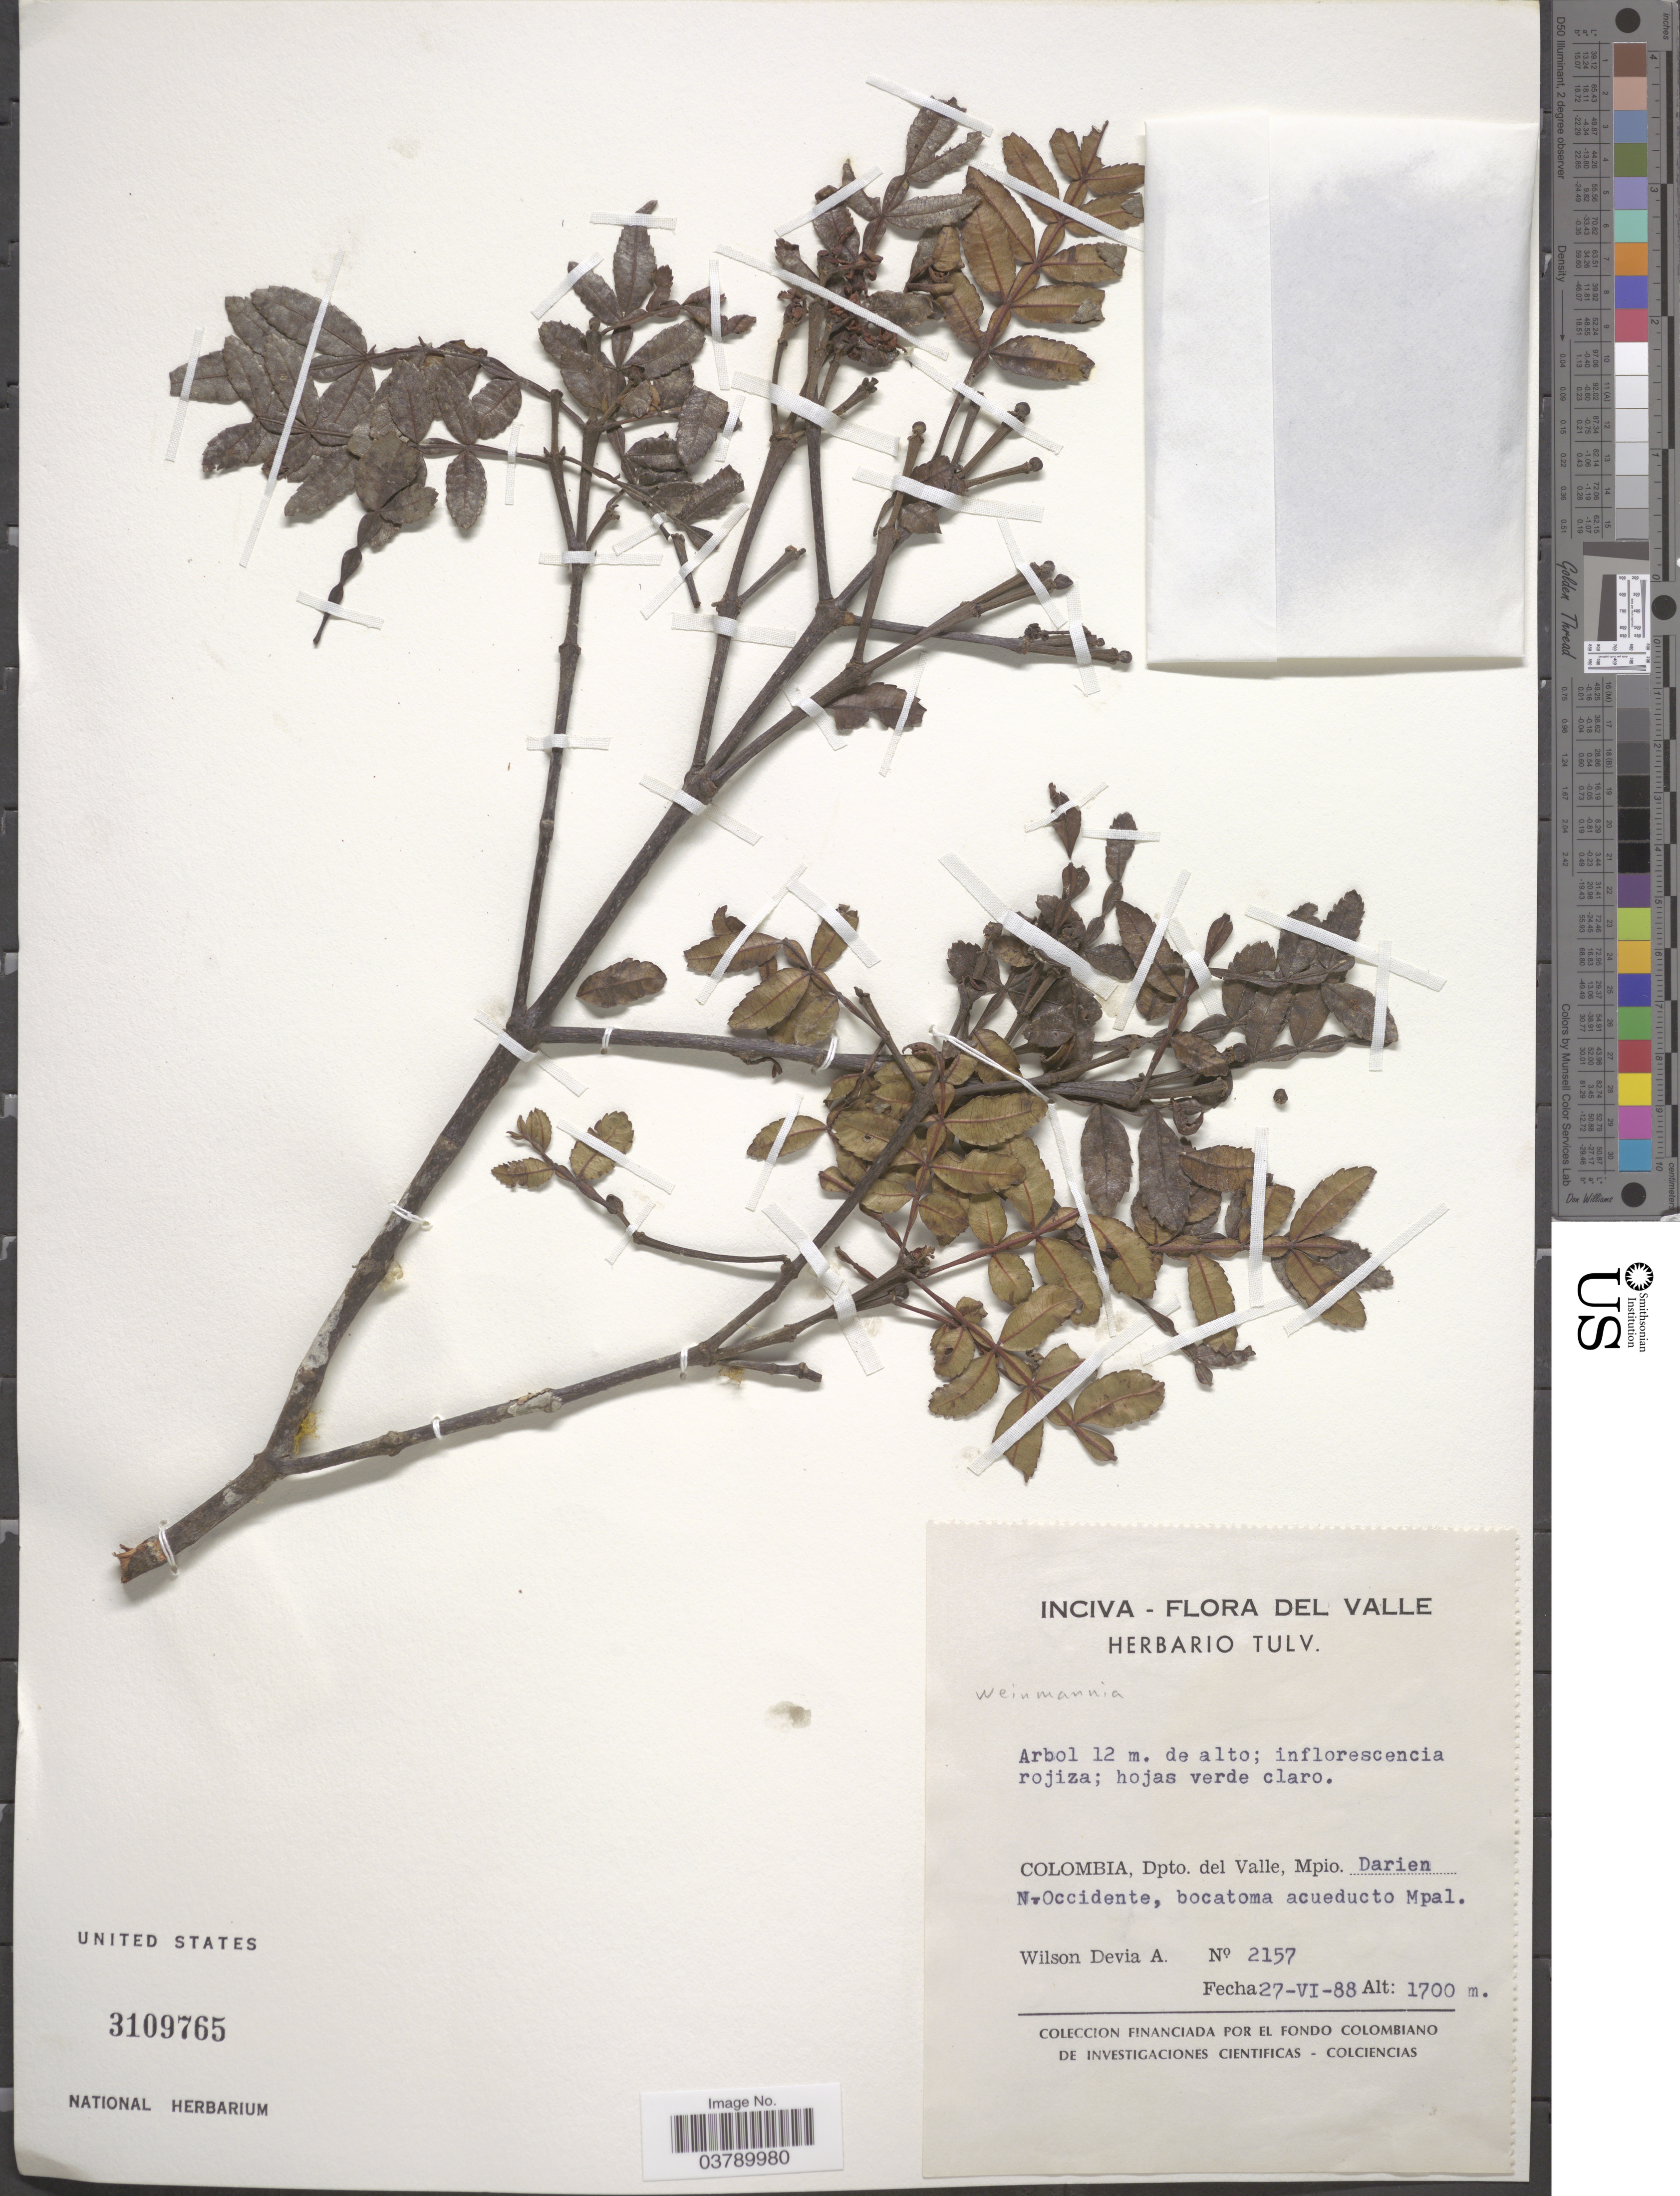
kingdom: Plantae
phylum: Tracheophyta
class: Magnoliopsida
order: Oxalidales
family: Cunoniaceae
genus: Weinmannia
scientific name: Weinmannia sp.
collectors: W. Devia A.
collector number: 2157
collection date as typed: Transcribed d/m/y: 27/6/88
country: Colombia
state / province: Valle del Cauca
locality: Dpto. del Valle, Mpio. Darien. N. Occidente, bocatoma acueducto Mpal.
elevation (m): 1700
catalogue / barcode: US 3109765